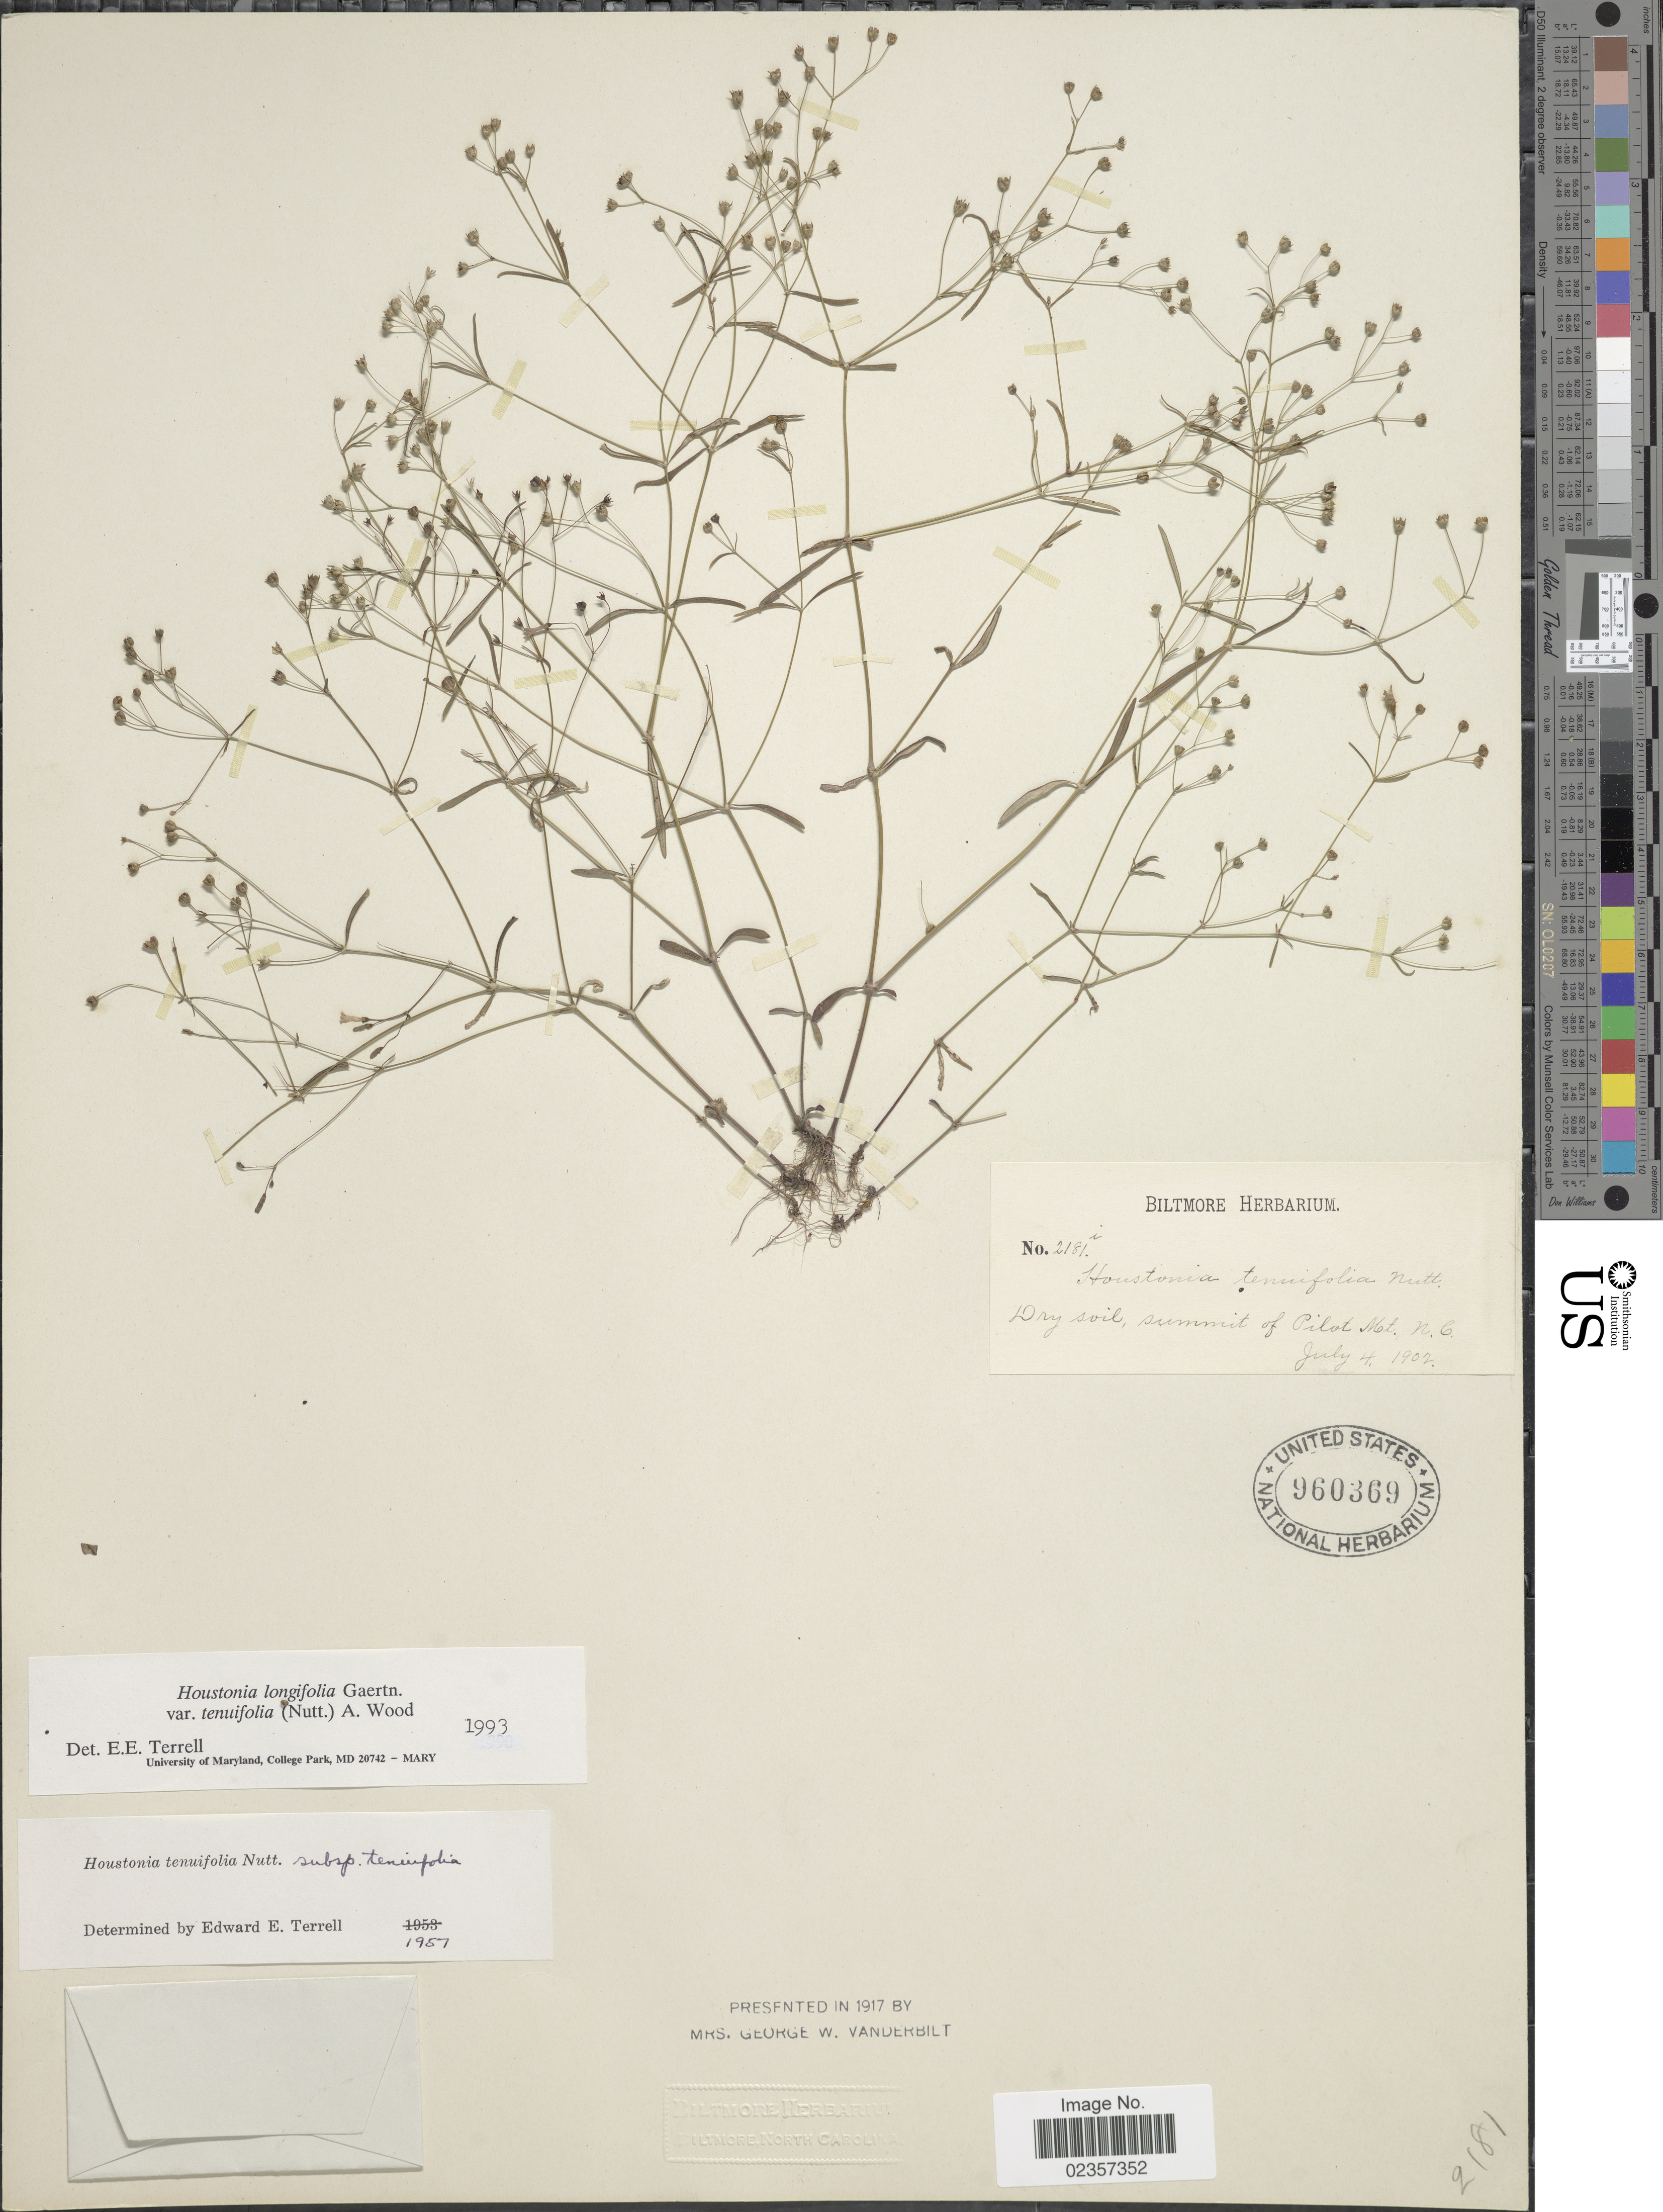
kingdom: Plantae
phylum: Tracheophyta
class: Magnoliopsida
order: Gentianales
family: Rubiaceae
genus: Houstonia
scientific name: Houstonia longifolia var. tenuifolia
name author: (Nutt.) Alph. Wood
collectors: ex herb. Biltmore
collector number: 2181I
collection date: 1902-07-04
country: United States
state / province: North Carolina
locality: Summit of Pilot Mt.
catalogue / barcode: US 960369